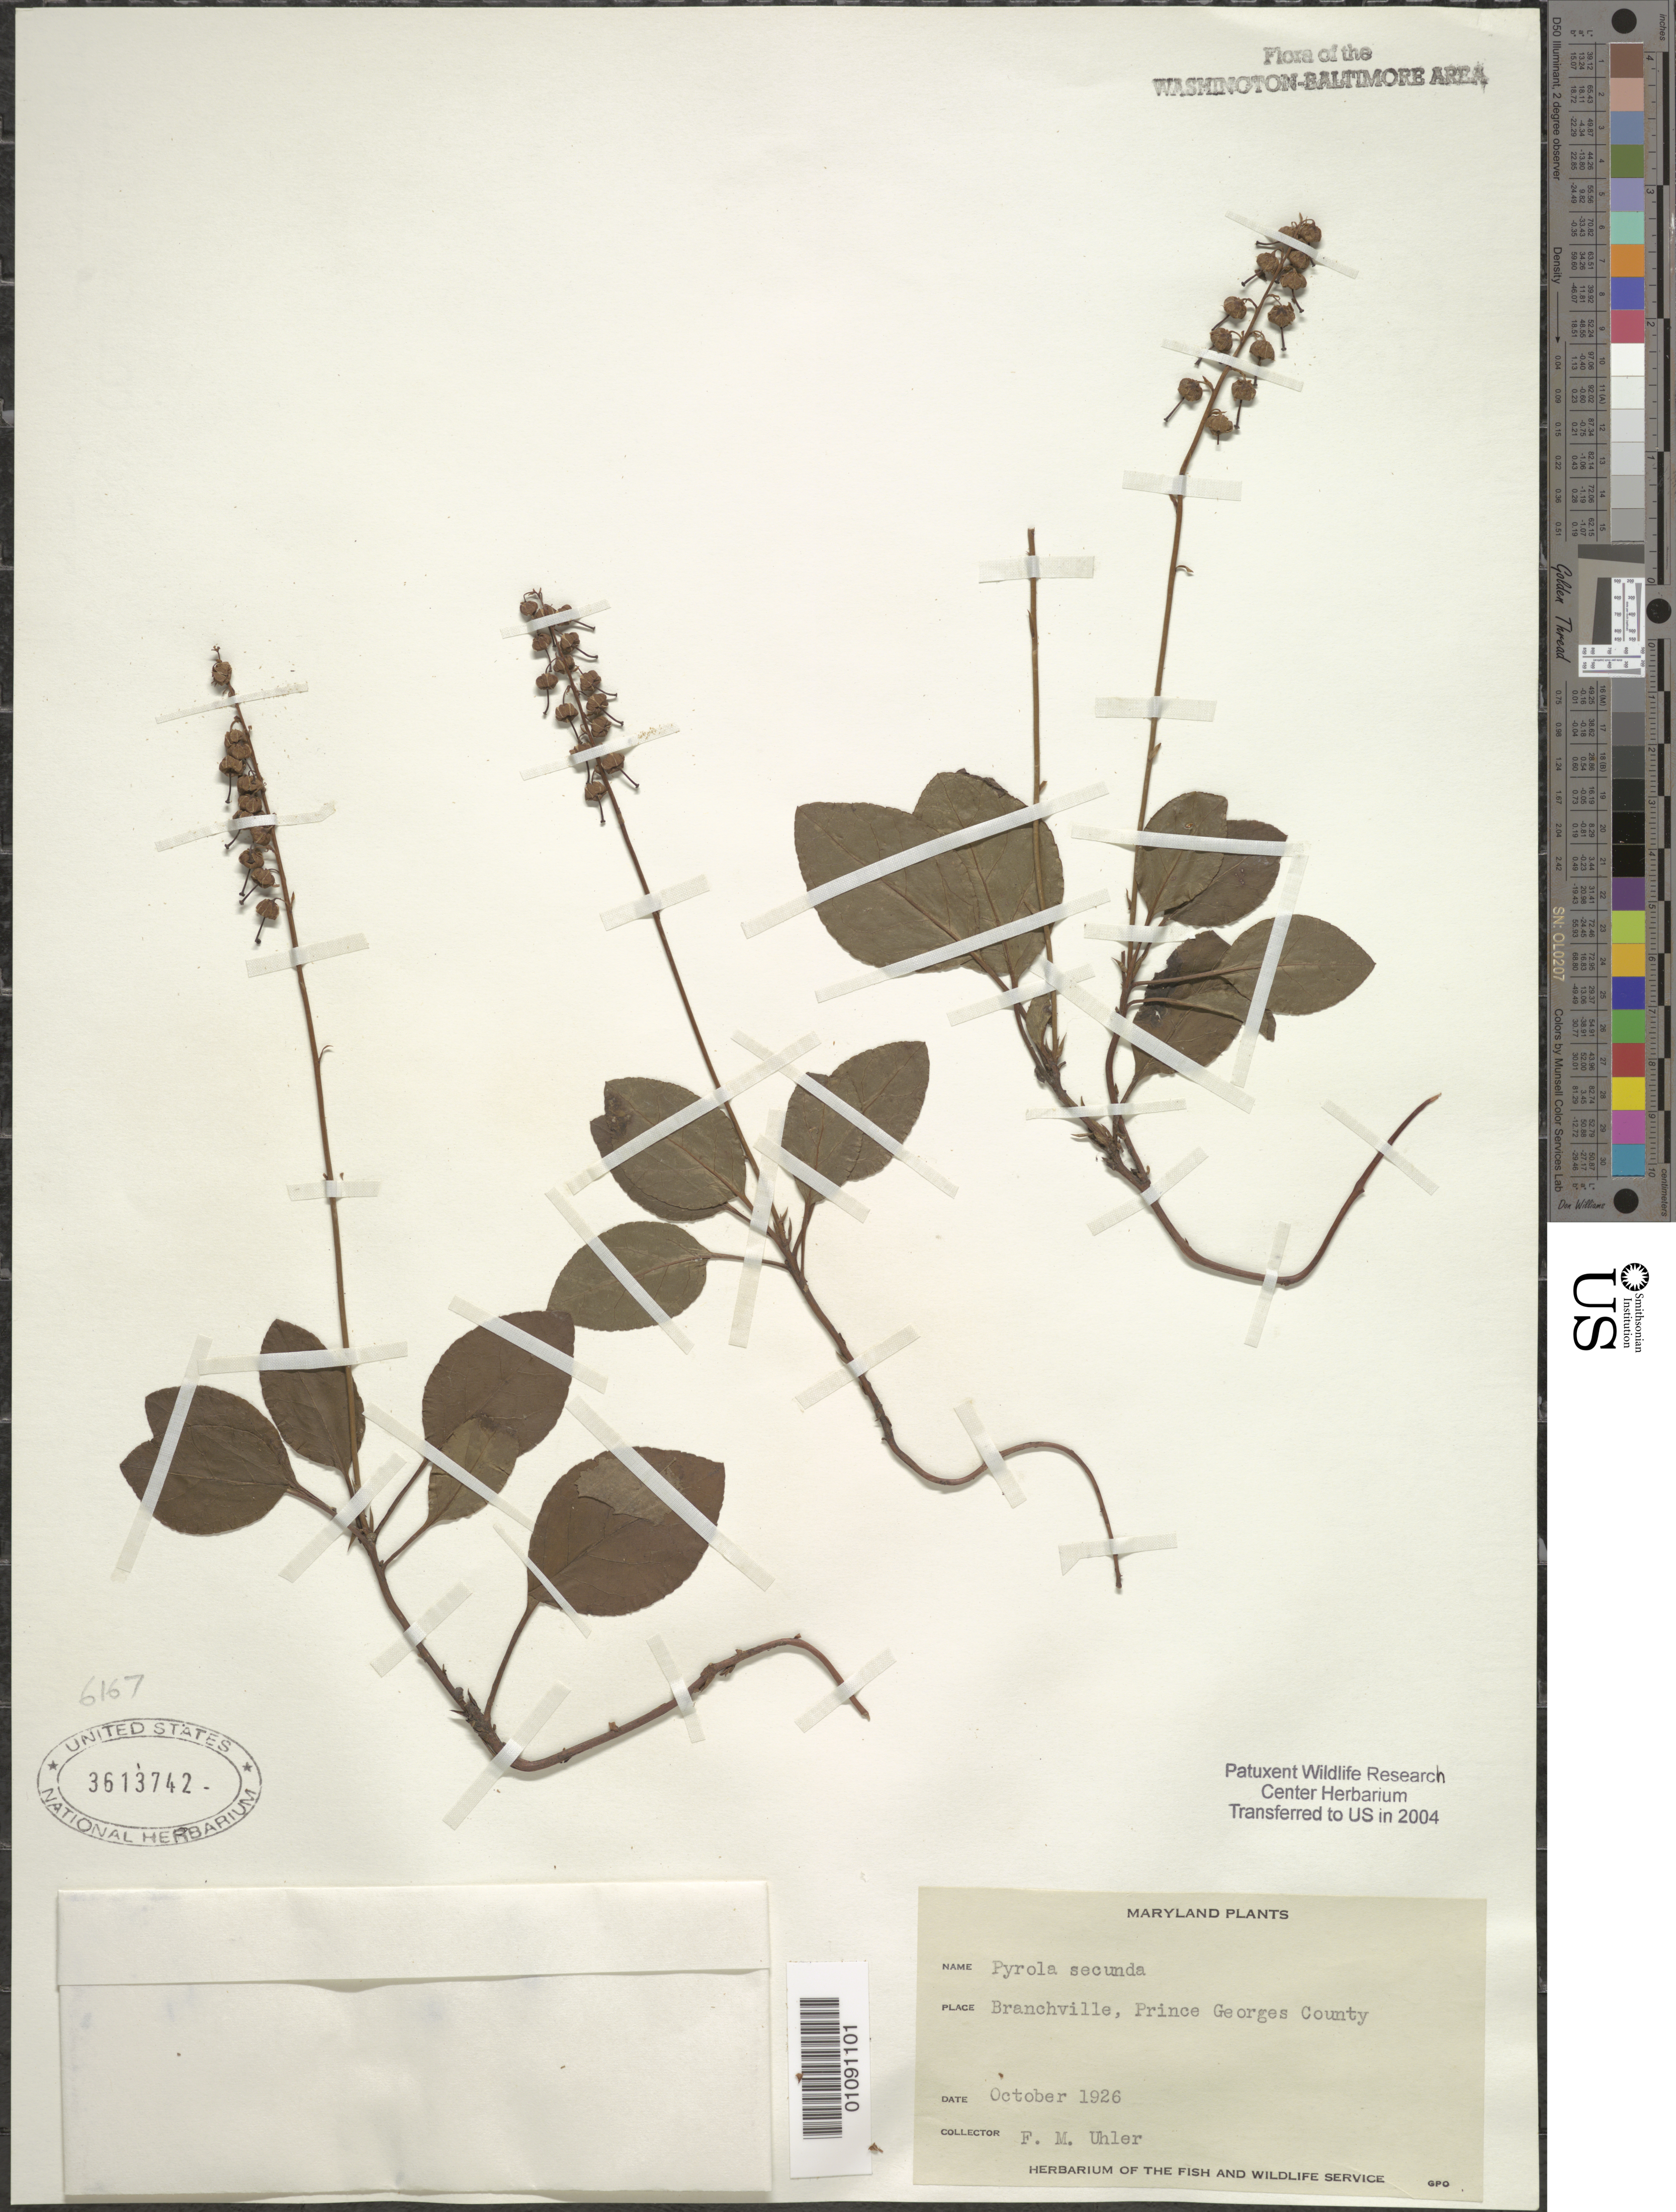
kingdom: Plantae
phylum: Tracheophyta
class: Magnoliopsida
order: Ericales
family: Ericaceae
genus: Orthilia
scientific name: Orthilia secunda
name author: (L.) House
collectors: F. M. Uhler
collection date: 1926-10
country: United States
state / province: Maryland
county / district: Prince George's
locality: Branchville.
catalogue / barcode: US 3613742